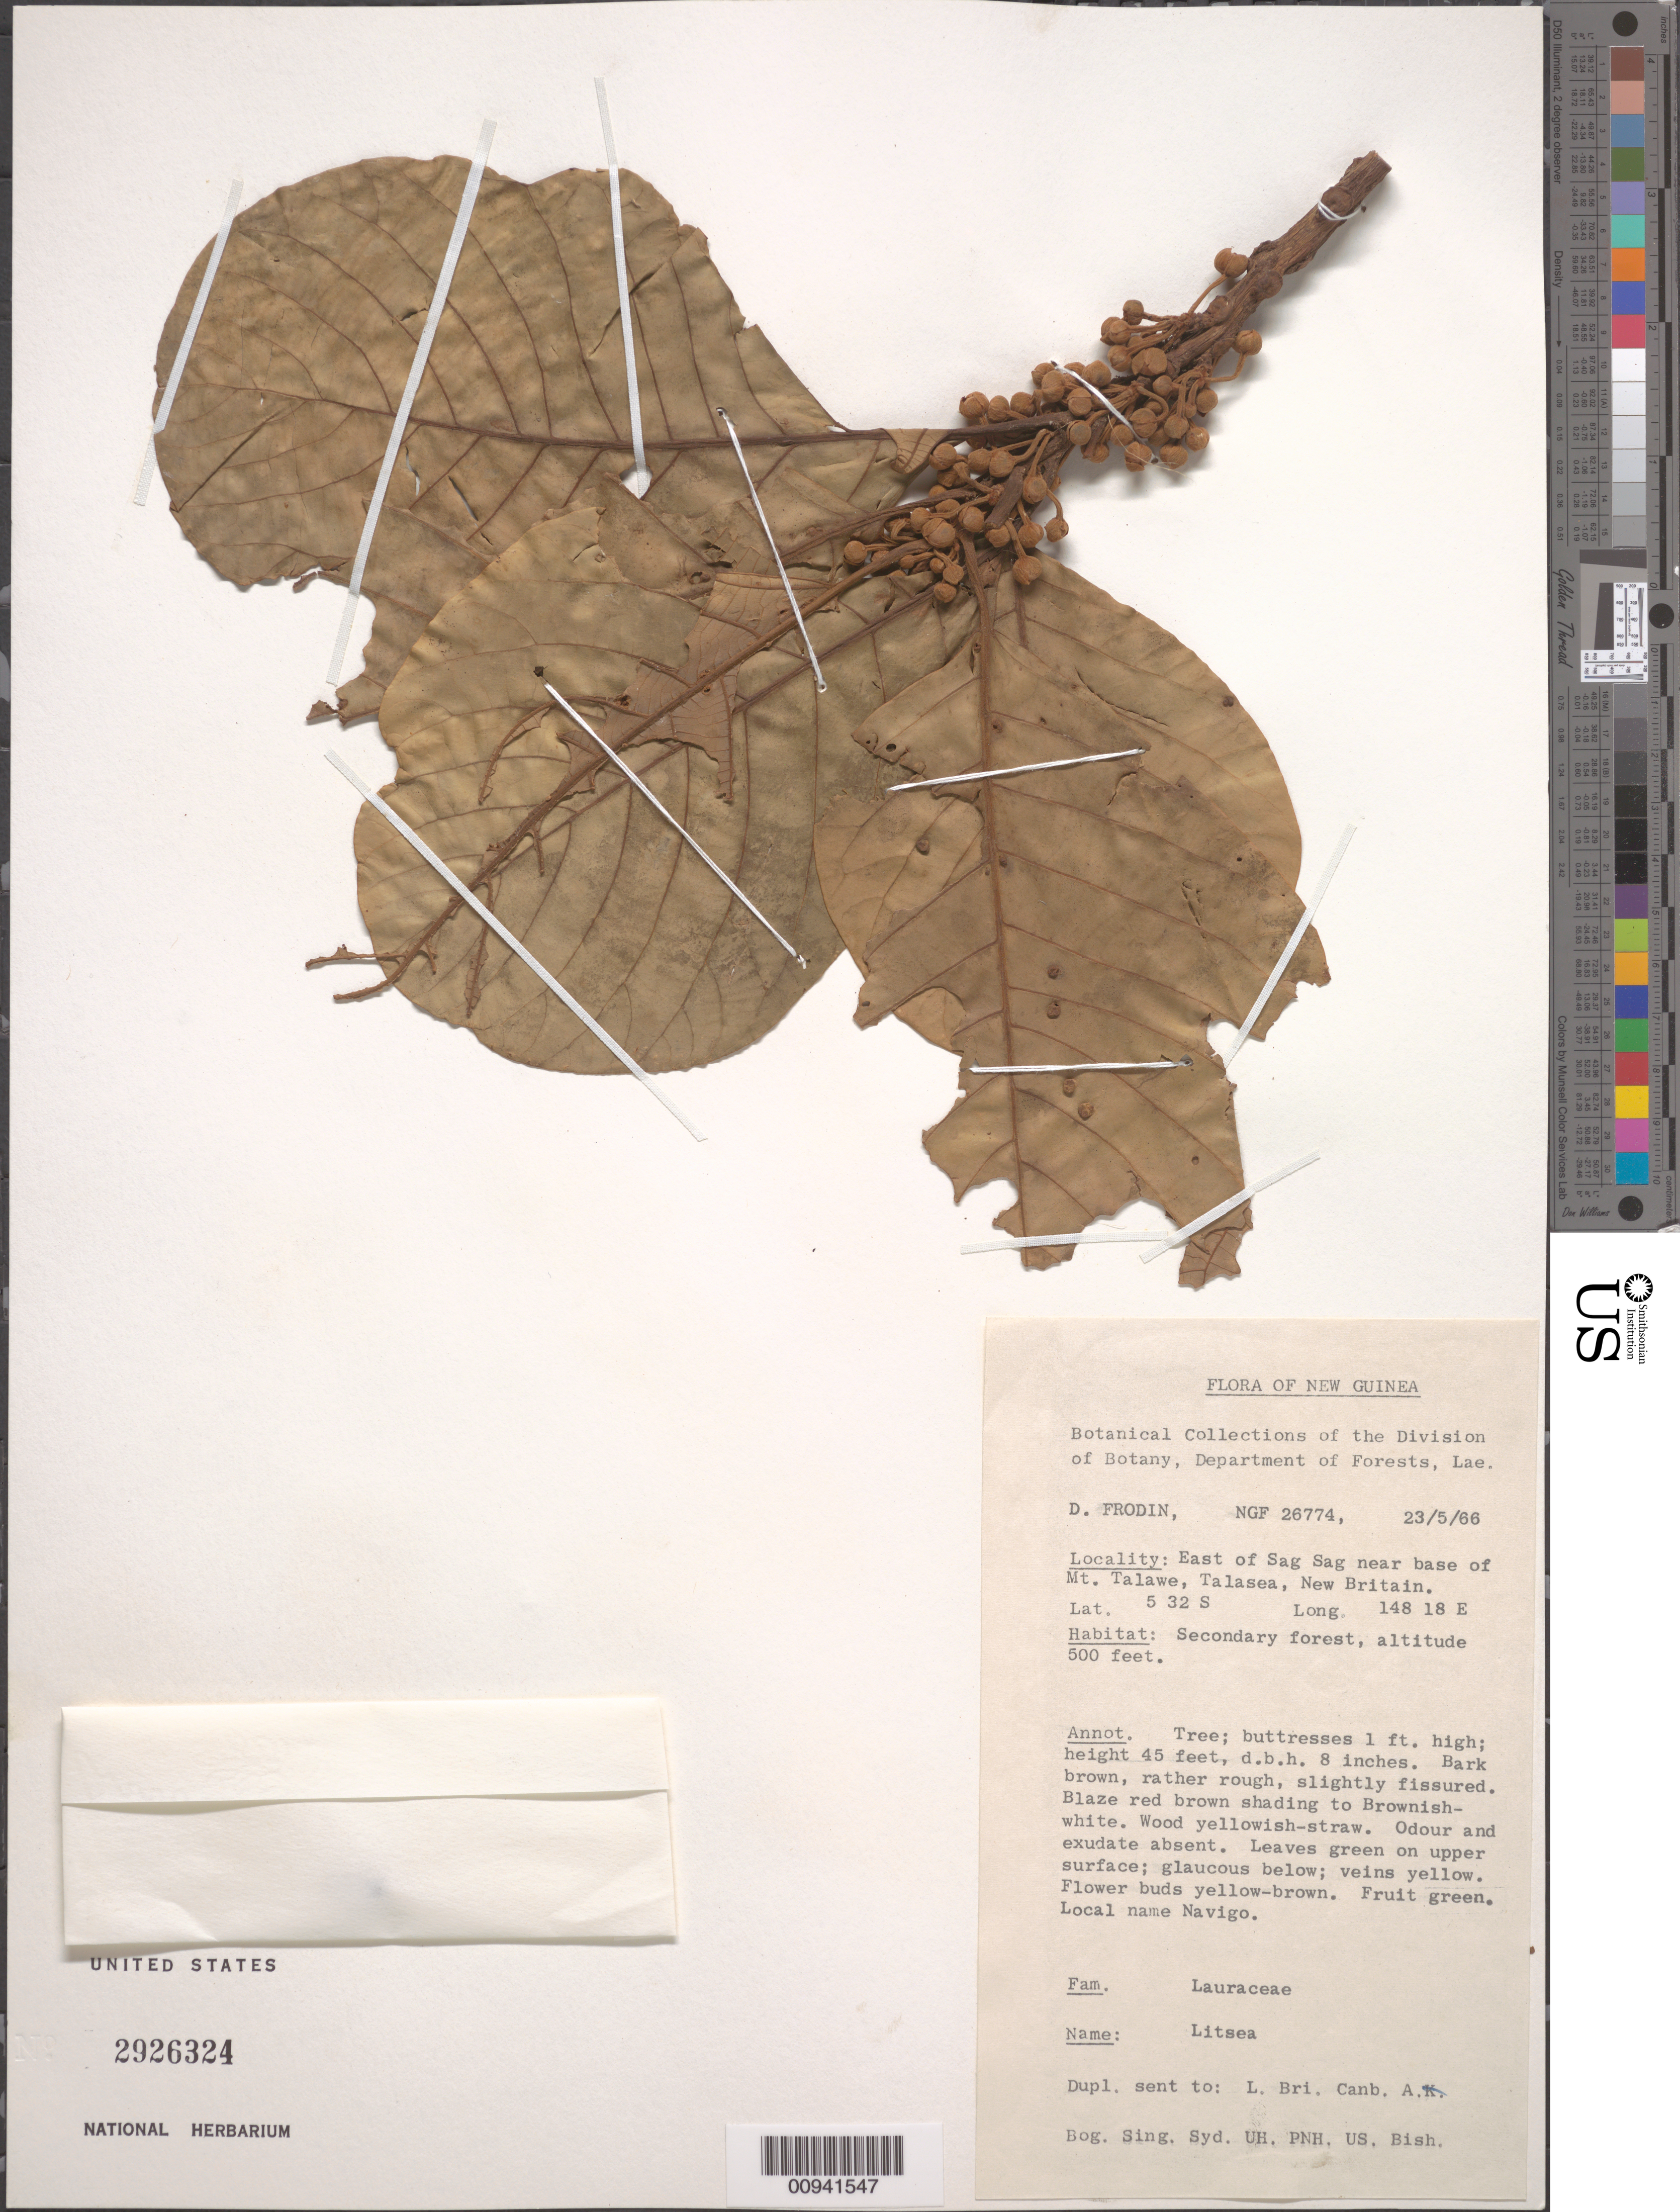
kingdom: Plantae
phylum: Tracheophyta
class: Magnoliopsida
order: Laurales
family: Lauraceae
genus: Litsea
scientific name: Litsea sp.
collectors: D. G. Frodin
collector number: NGF 26774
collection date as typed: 23 May 1966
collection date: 1966-05-23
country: Papua New Guinea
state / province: West New Britain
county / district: Talasea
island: New Britain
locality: East of Sag Sag near base of Mt. talasea, New Britain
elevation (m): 152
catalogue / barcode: US 2926324